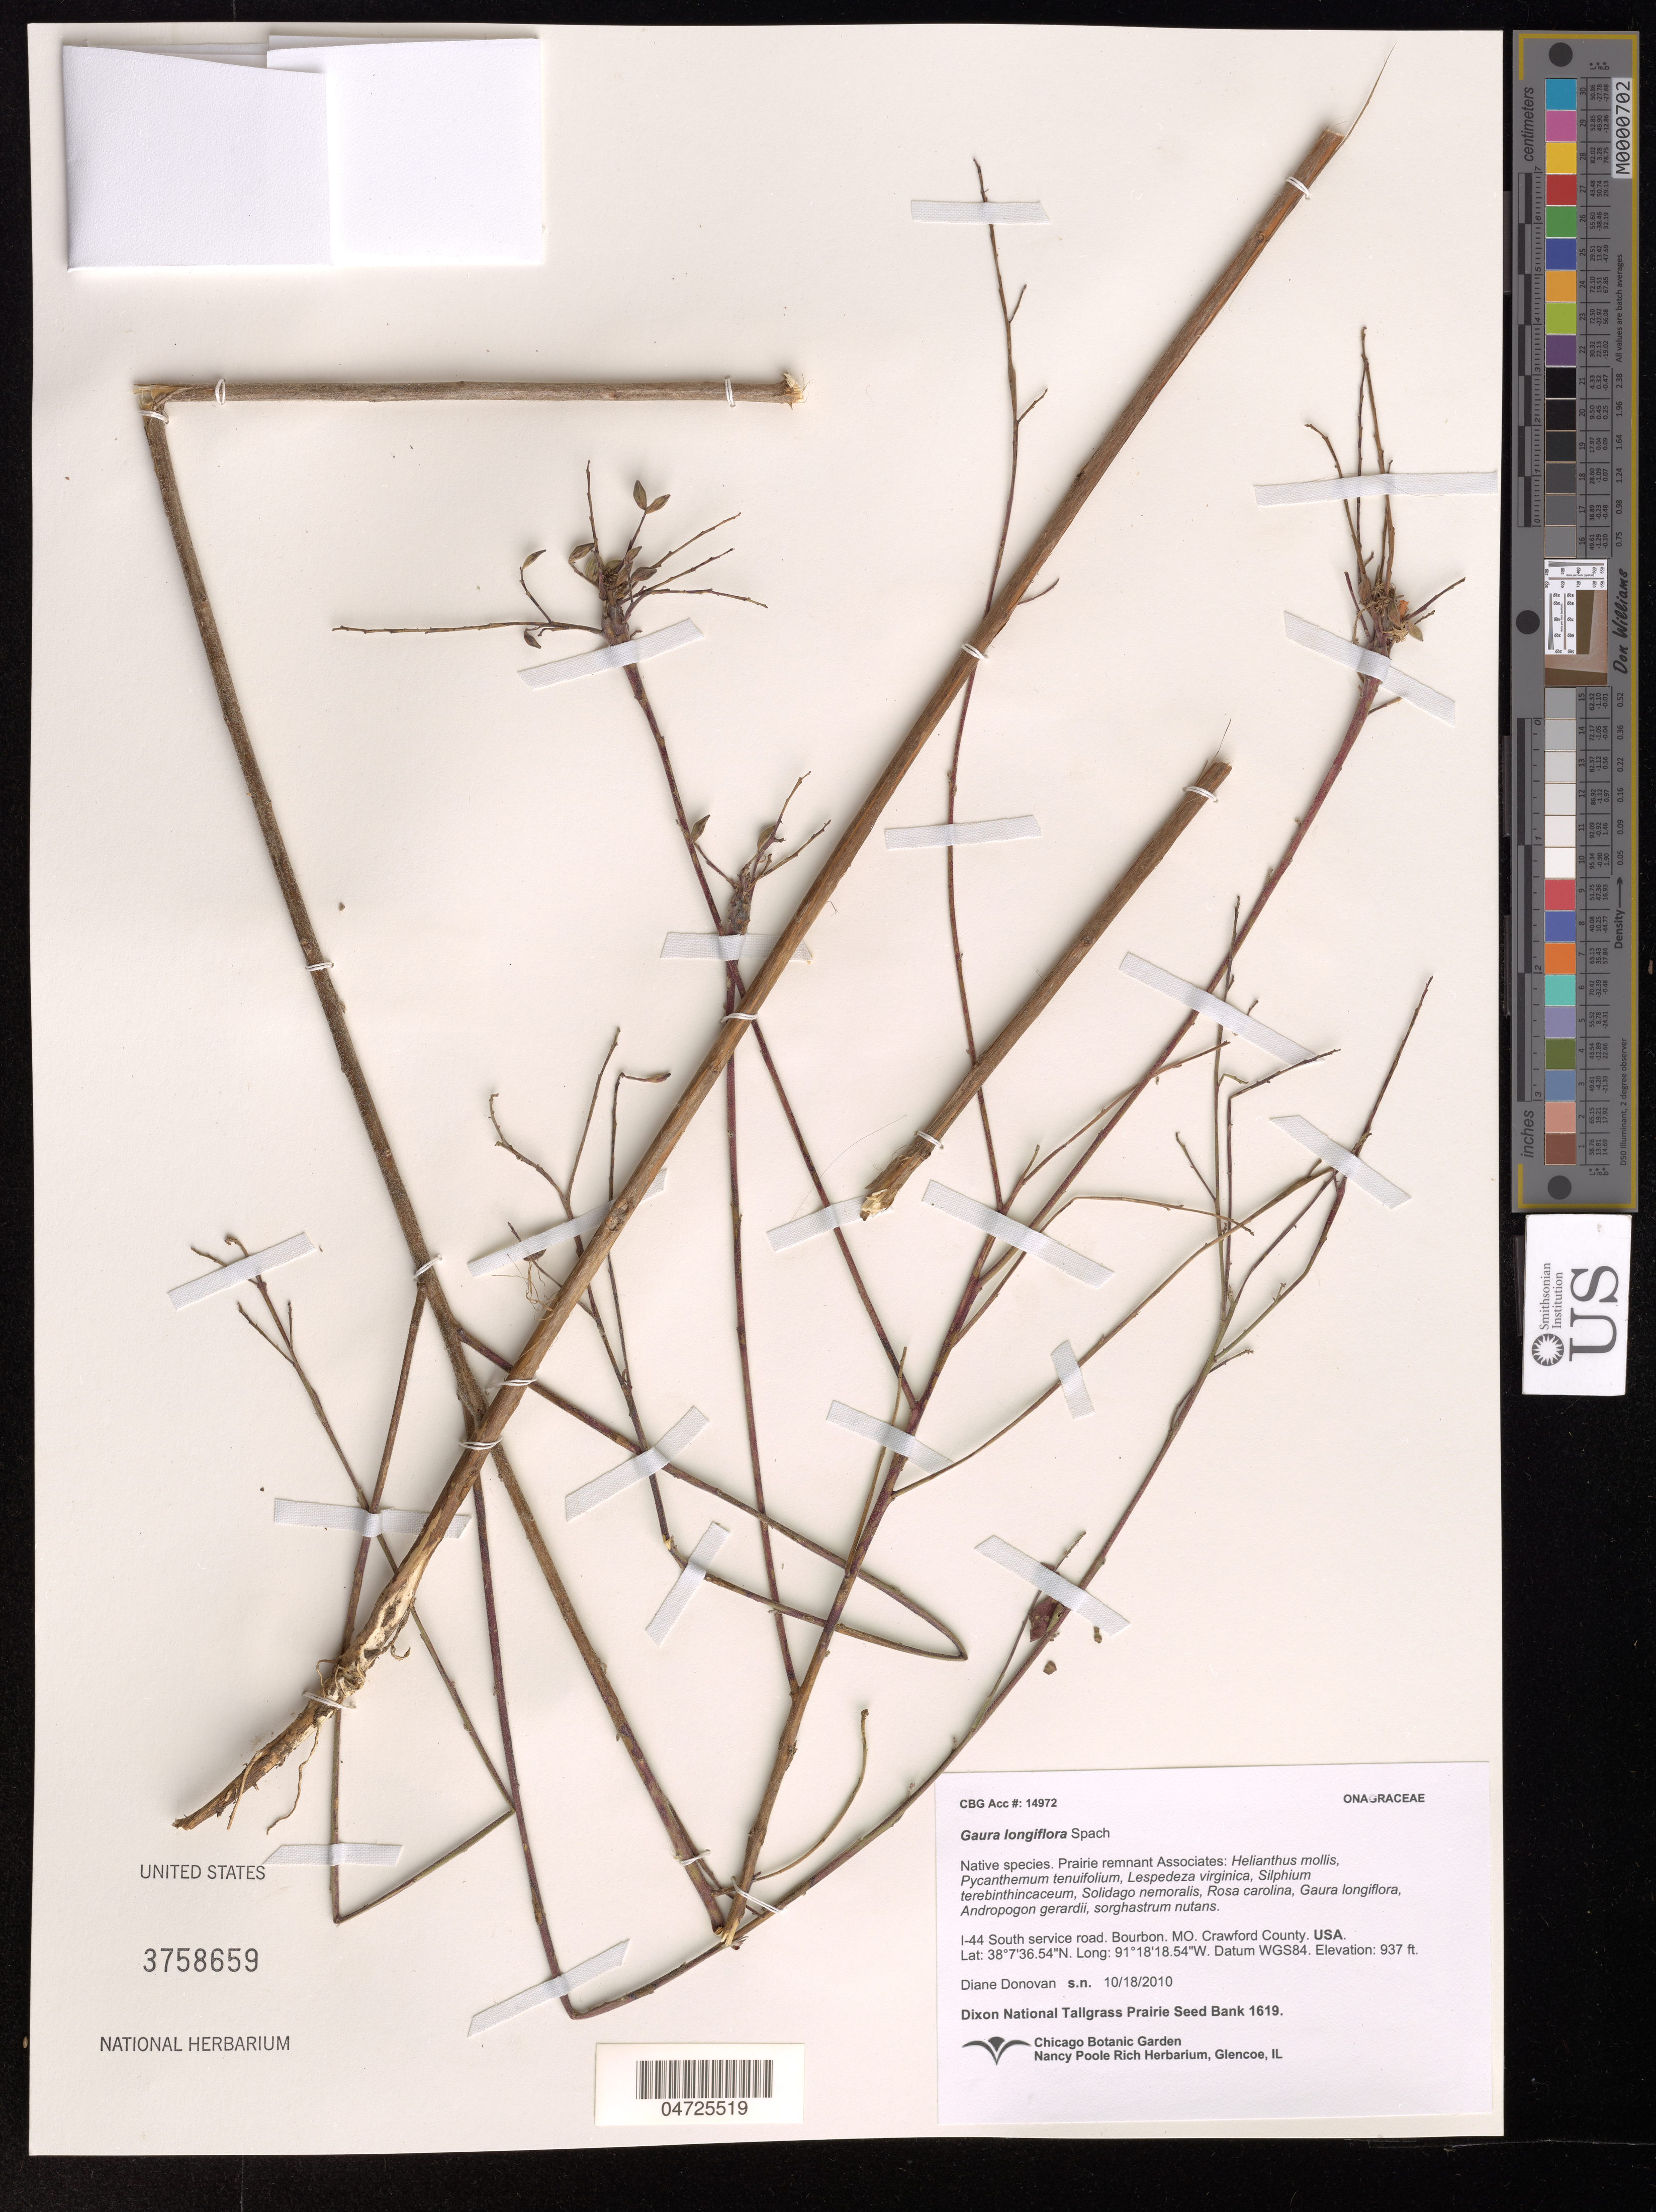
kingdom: Plantae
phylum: Tracheophyta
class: Magnoliopsida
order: Myrtales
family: Onagraceae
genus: Gaura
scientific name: Gaura longiflora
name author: Spach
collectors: D. Donovan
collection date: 2010-10-18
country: United States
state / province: Missouri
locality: I-44 South service road. Bourbon. Crawford County. Datum WGS84.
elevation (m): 286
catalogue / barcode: US 3758659